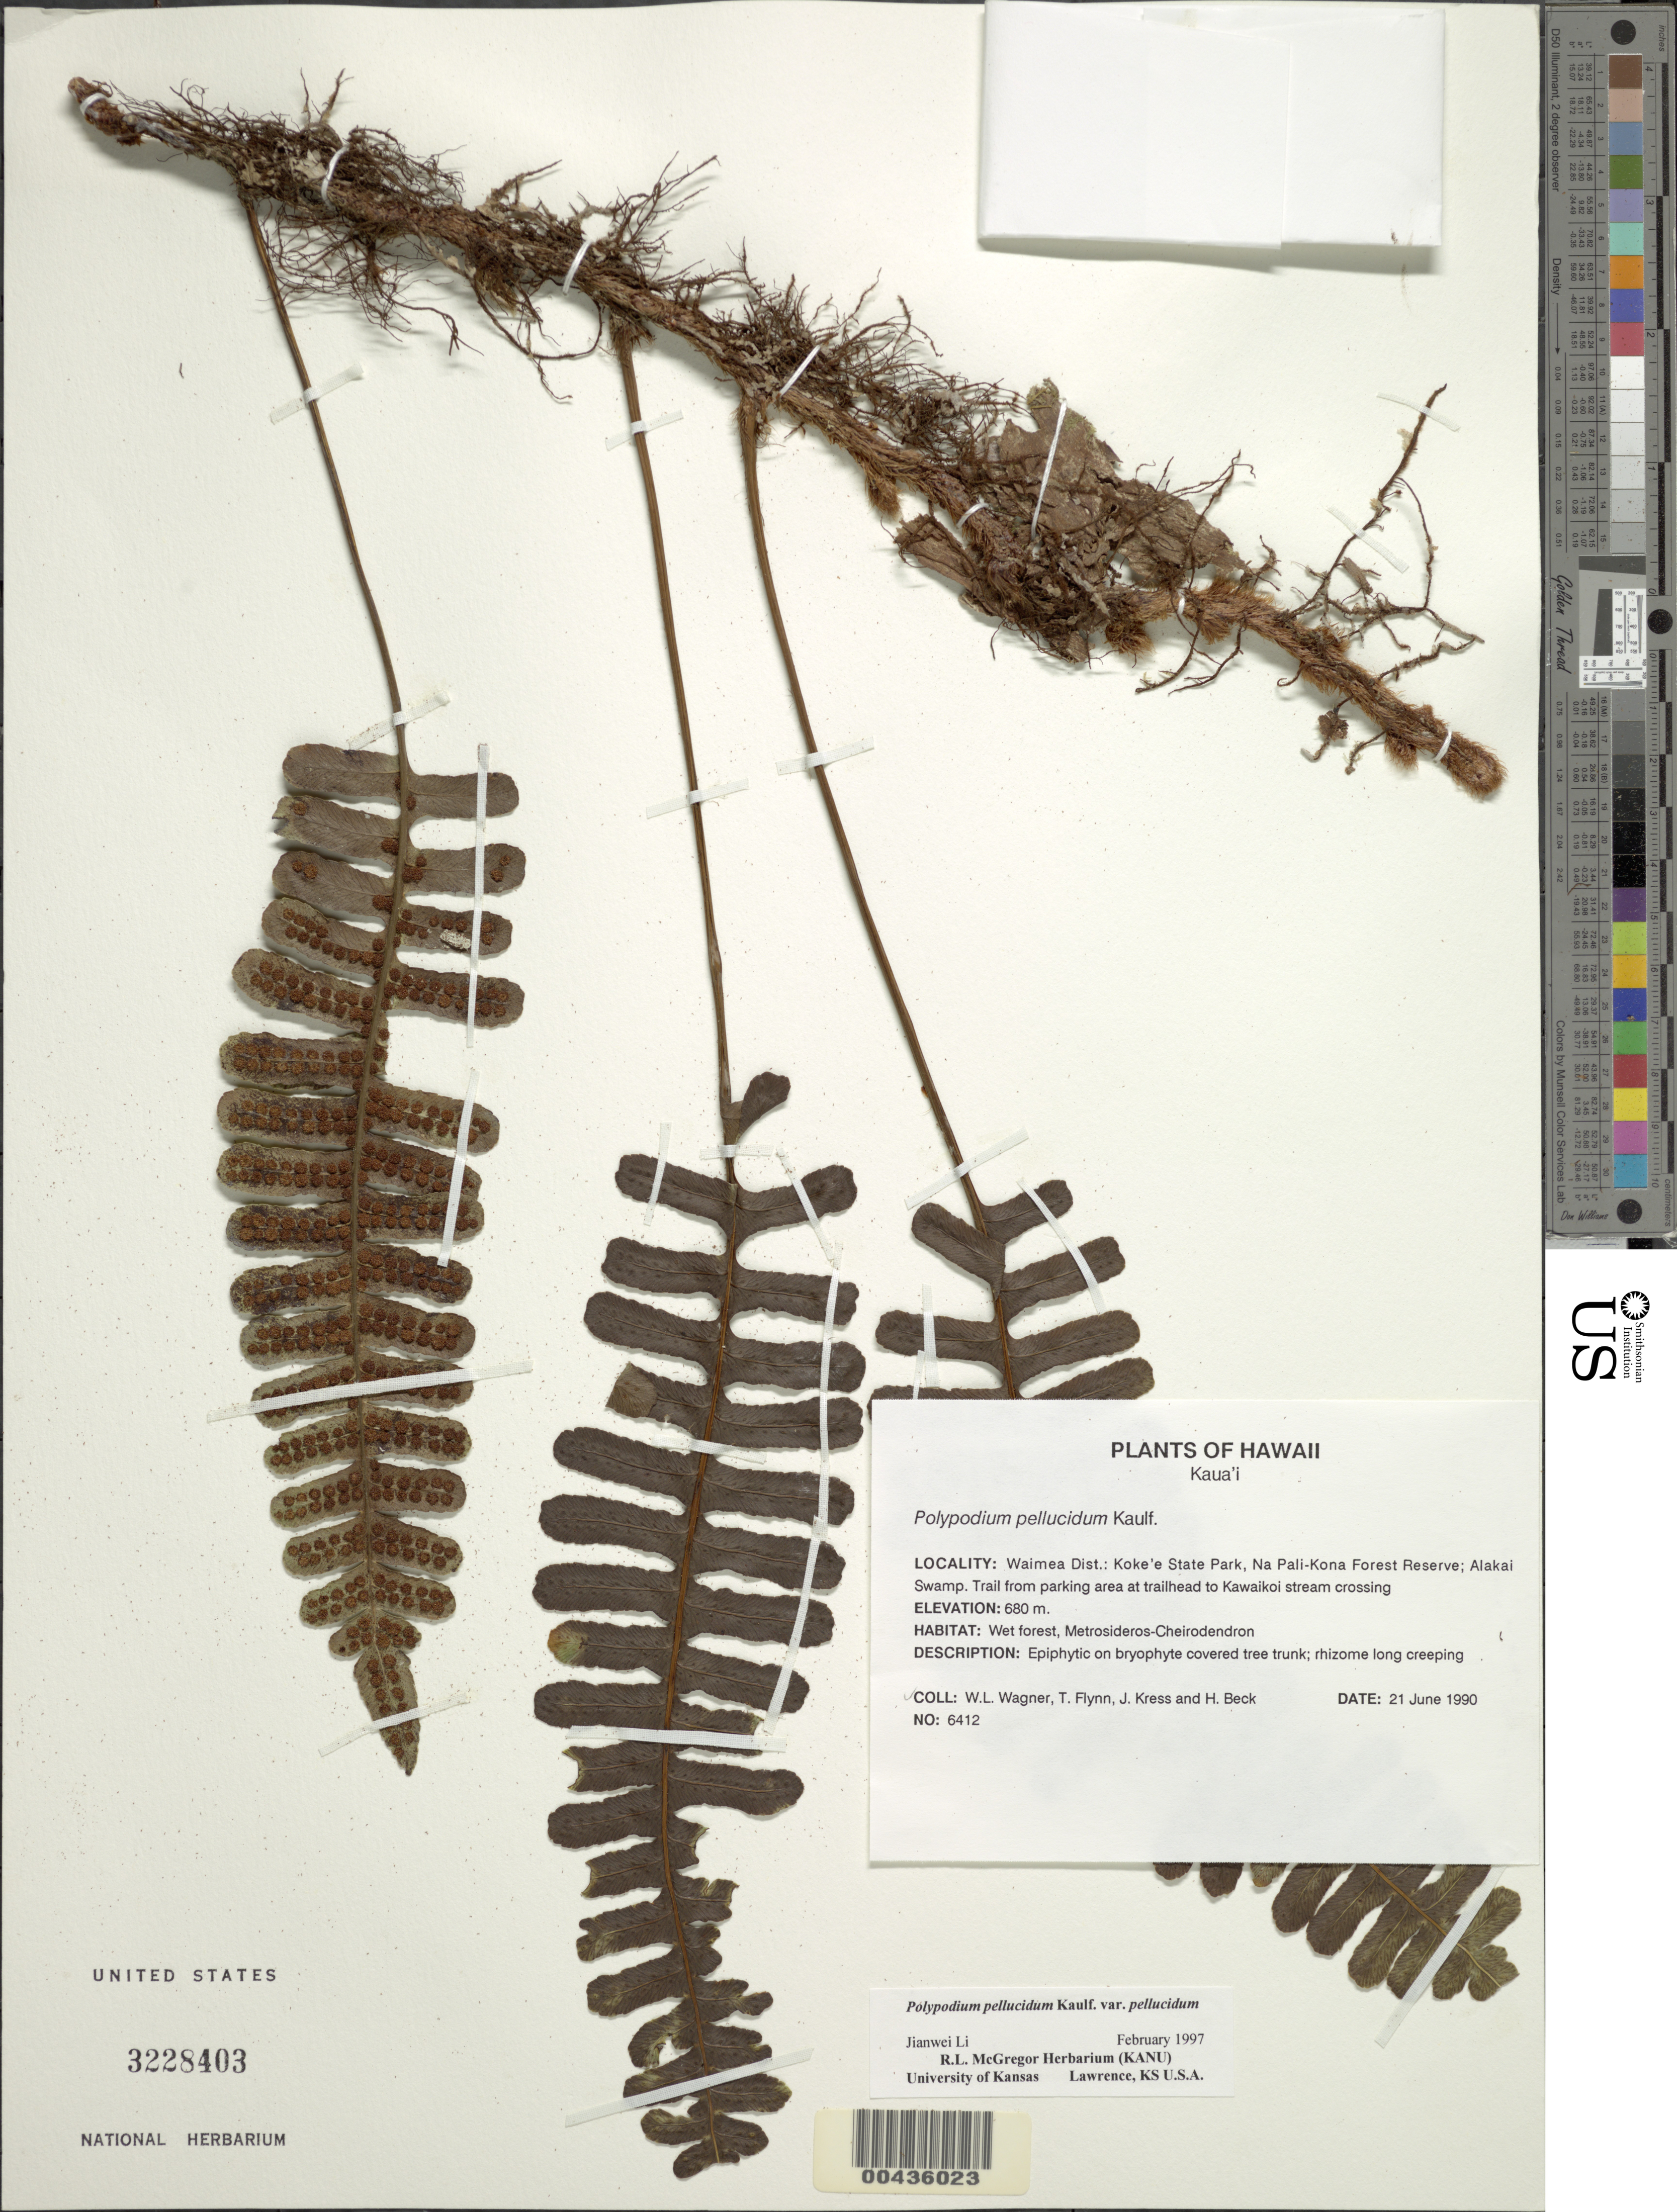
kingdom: Plantae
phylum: Tracheophyta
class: Polypodiopsida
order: Polypodiales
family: Polypodiaceae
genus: Polypodium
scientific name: Polypodium pellucidum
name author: Kaulf.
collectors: W. L. Wagner, T. W. Flynn, W. J. Kress & H. Beck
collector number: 6412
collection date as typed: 21 Jun 1990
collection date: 1990-06-21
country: United States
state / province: Hawaii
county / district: Kauai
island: Kaua'i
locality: Waimea Dist.: Koke'e State Park, Na Pali-Kona Forest Reserve; Alakai Swamp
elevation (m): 680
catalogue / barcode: US 3228403